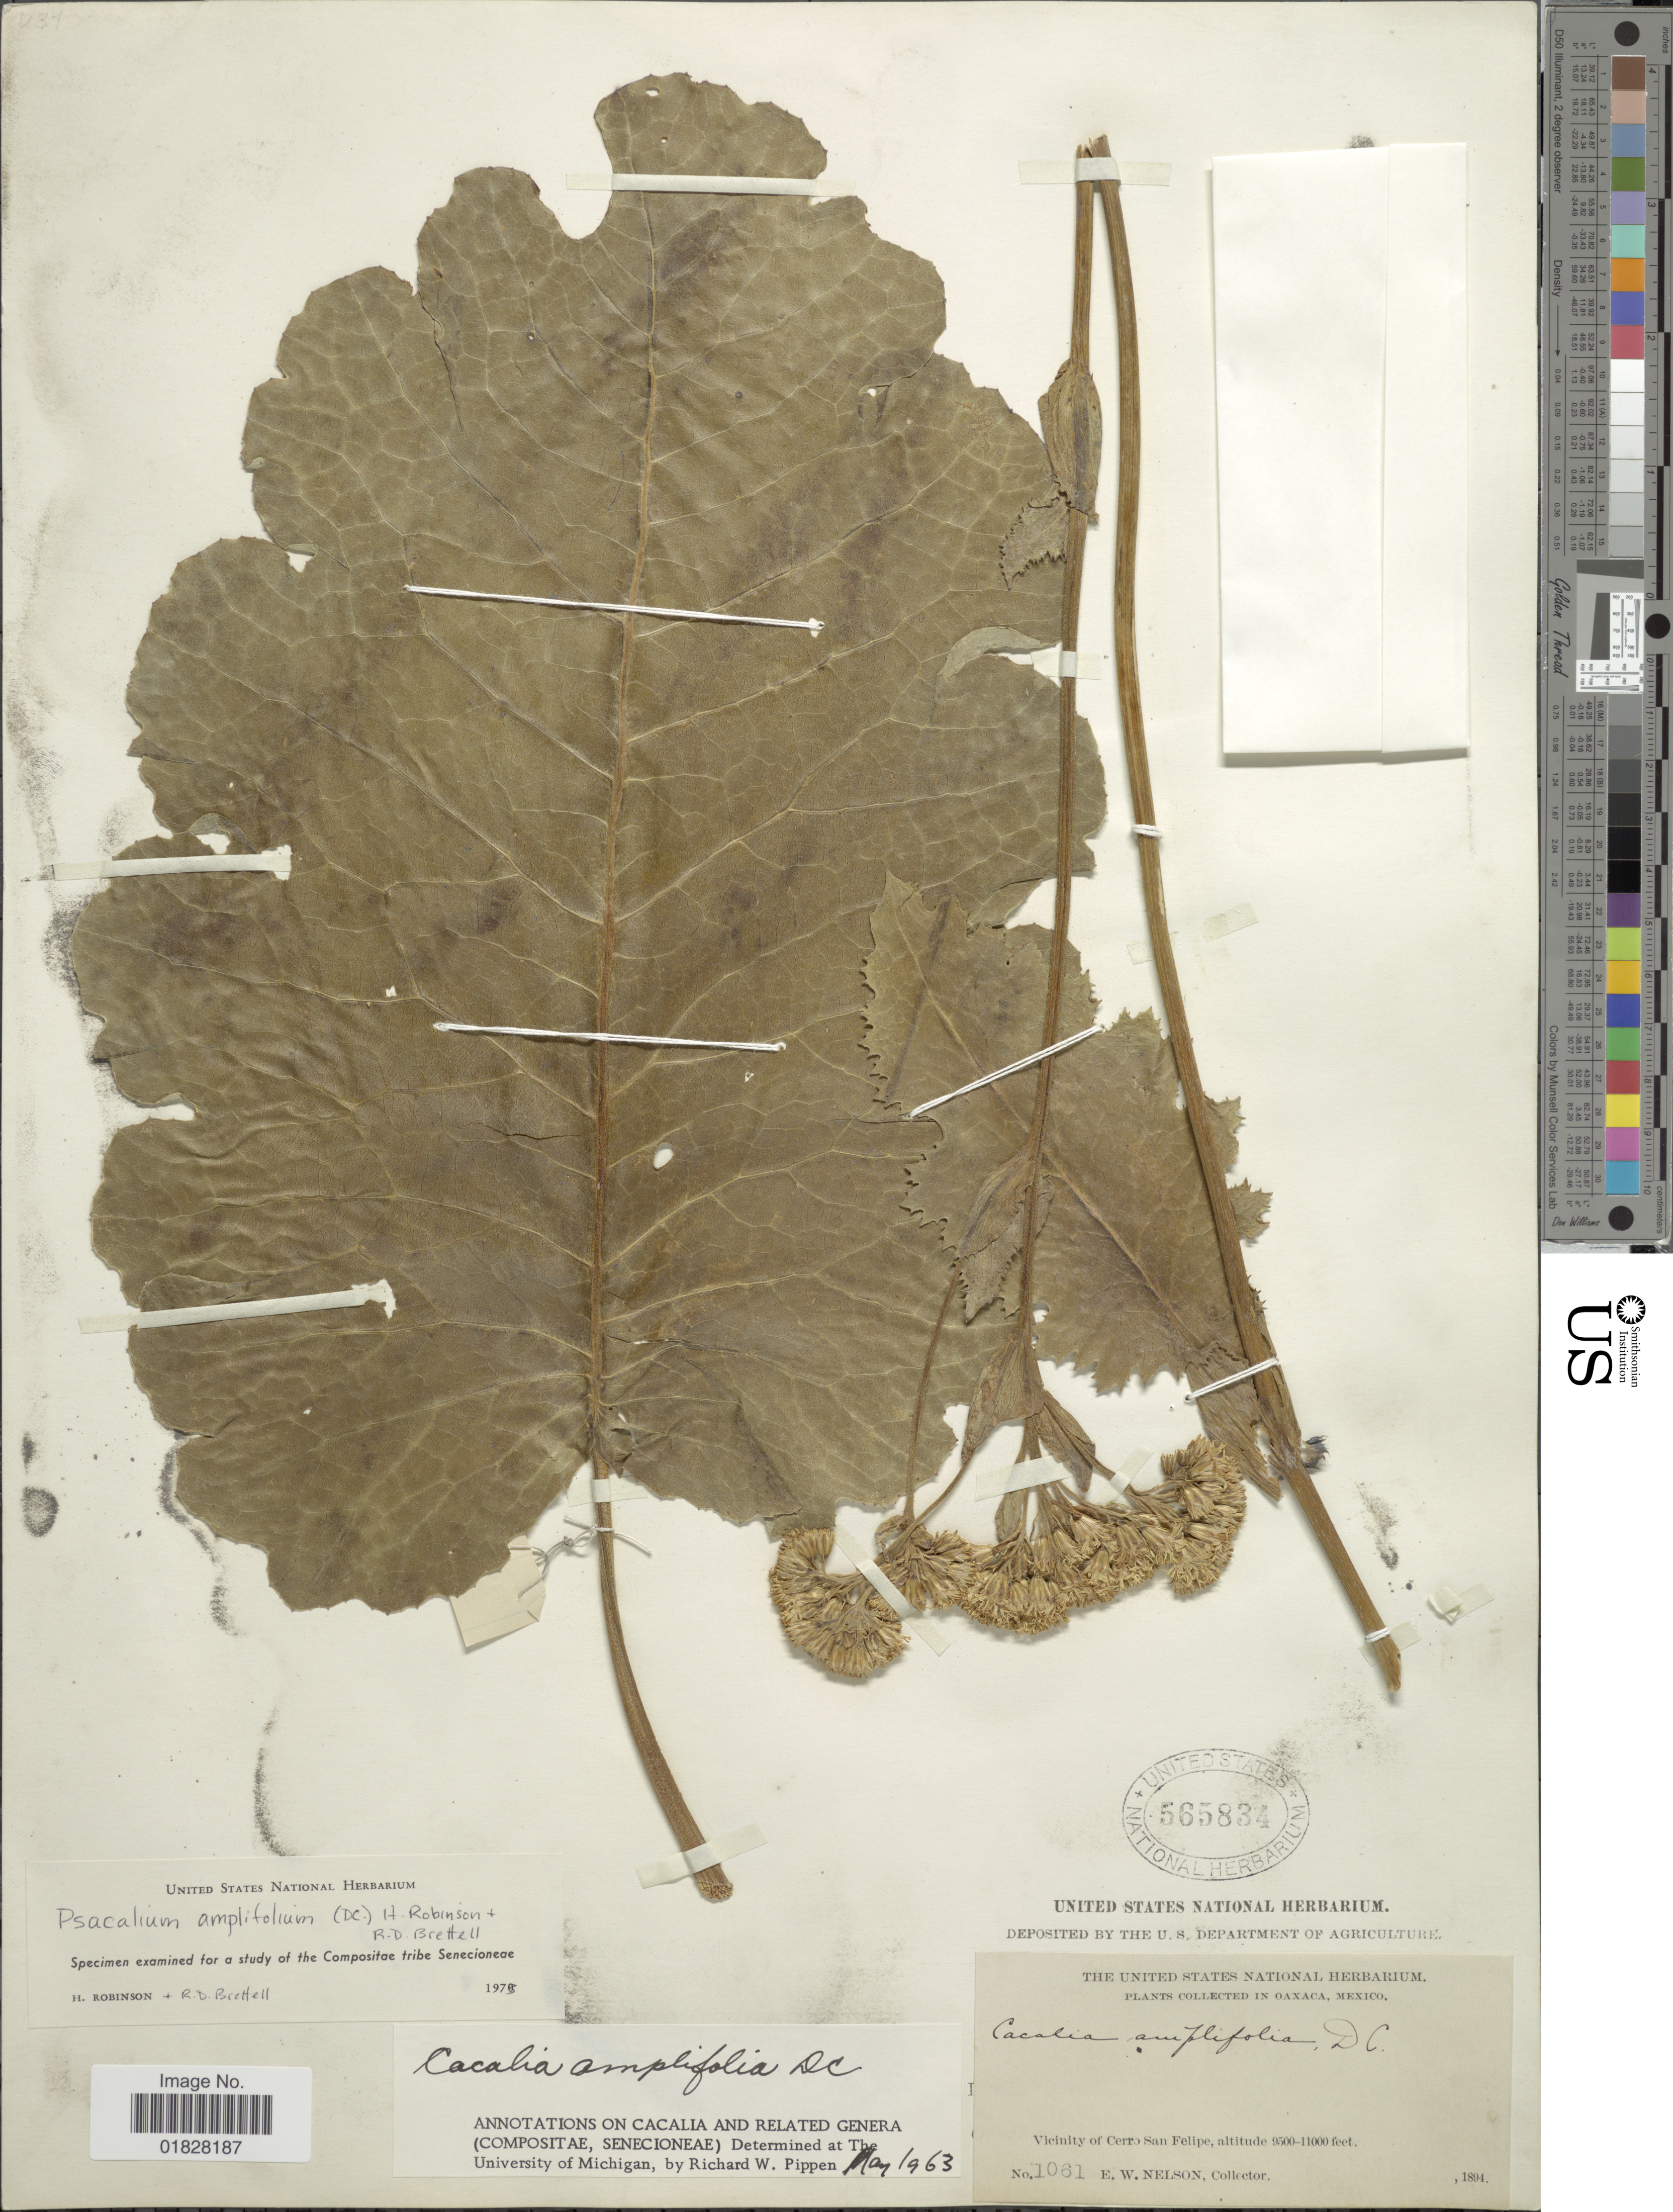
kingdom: Plantae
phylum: Tracheophyta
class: Magnoliopsida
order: Asterales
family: Asteraceae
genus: Psacalium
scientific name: Psacalium amplifolium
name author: (DC.) H. Rob. & Brettell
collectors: E. W. Nelson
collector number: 1061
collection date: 1894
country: Mexico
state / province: Oaxaca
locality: Vicinity of Cerro San Felipe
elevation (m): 2896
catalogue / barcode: US 565834